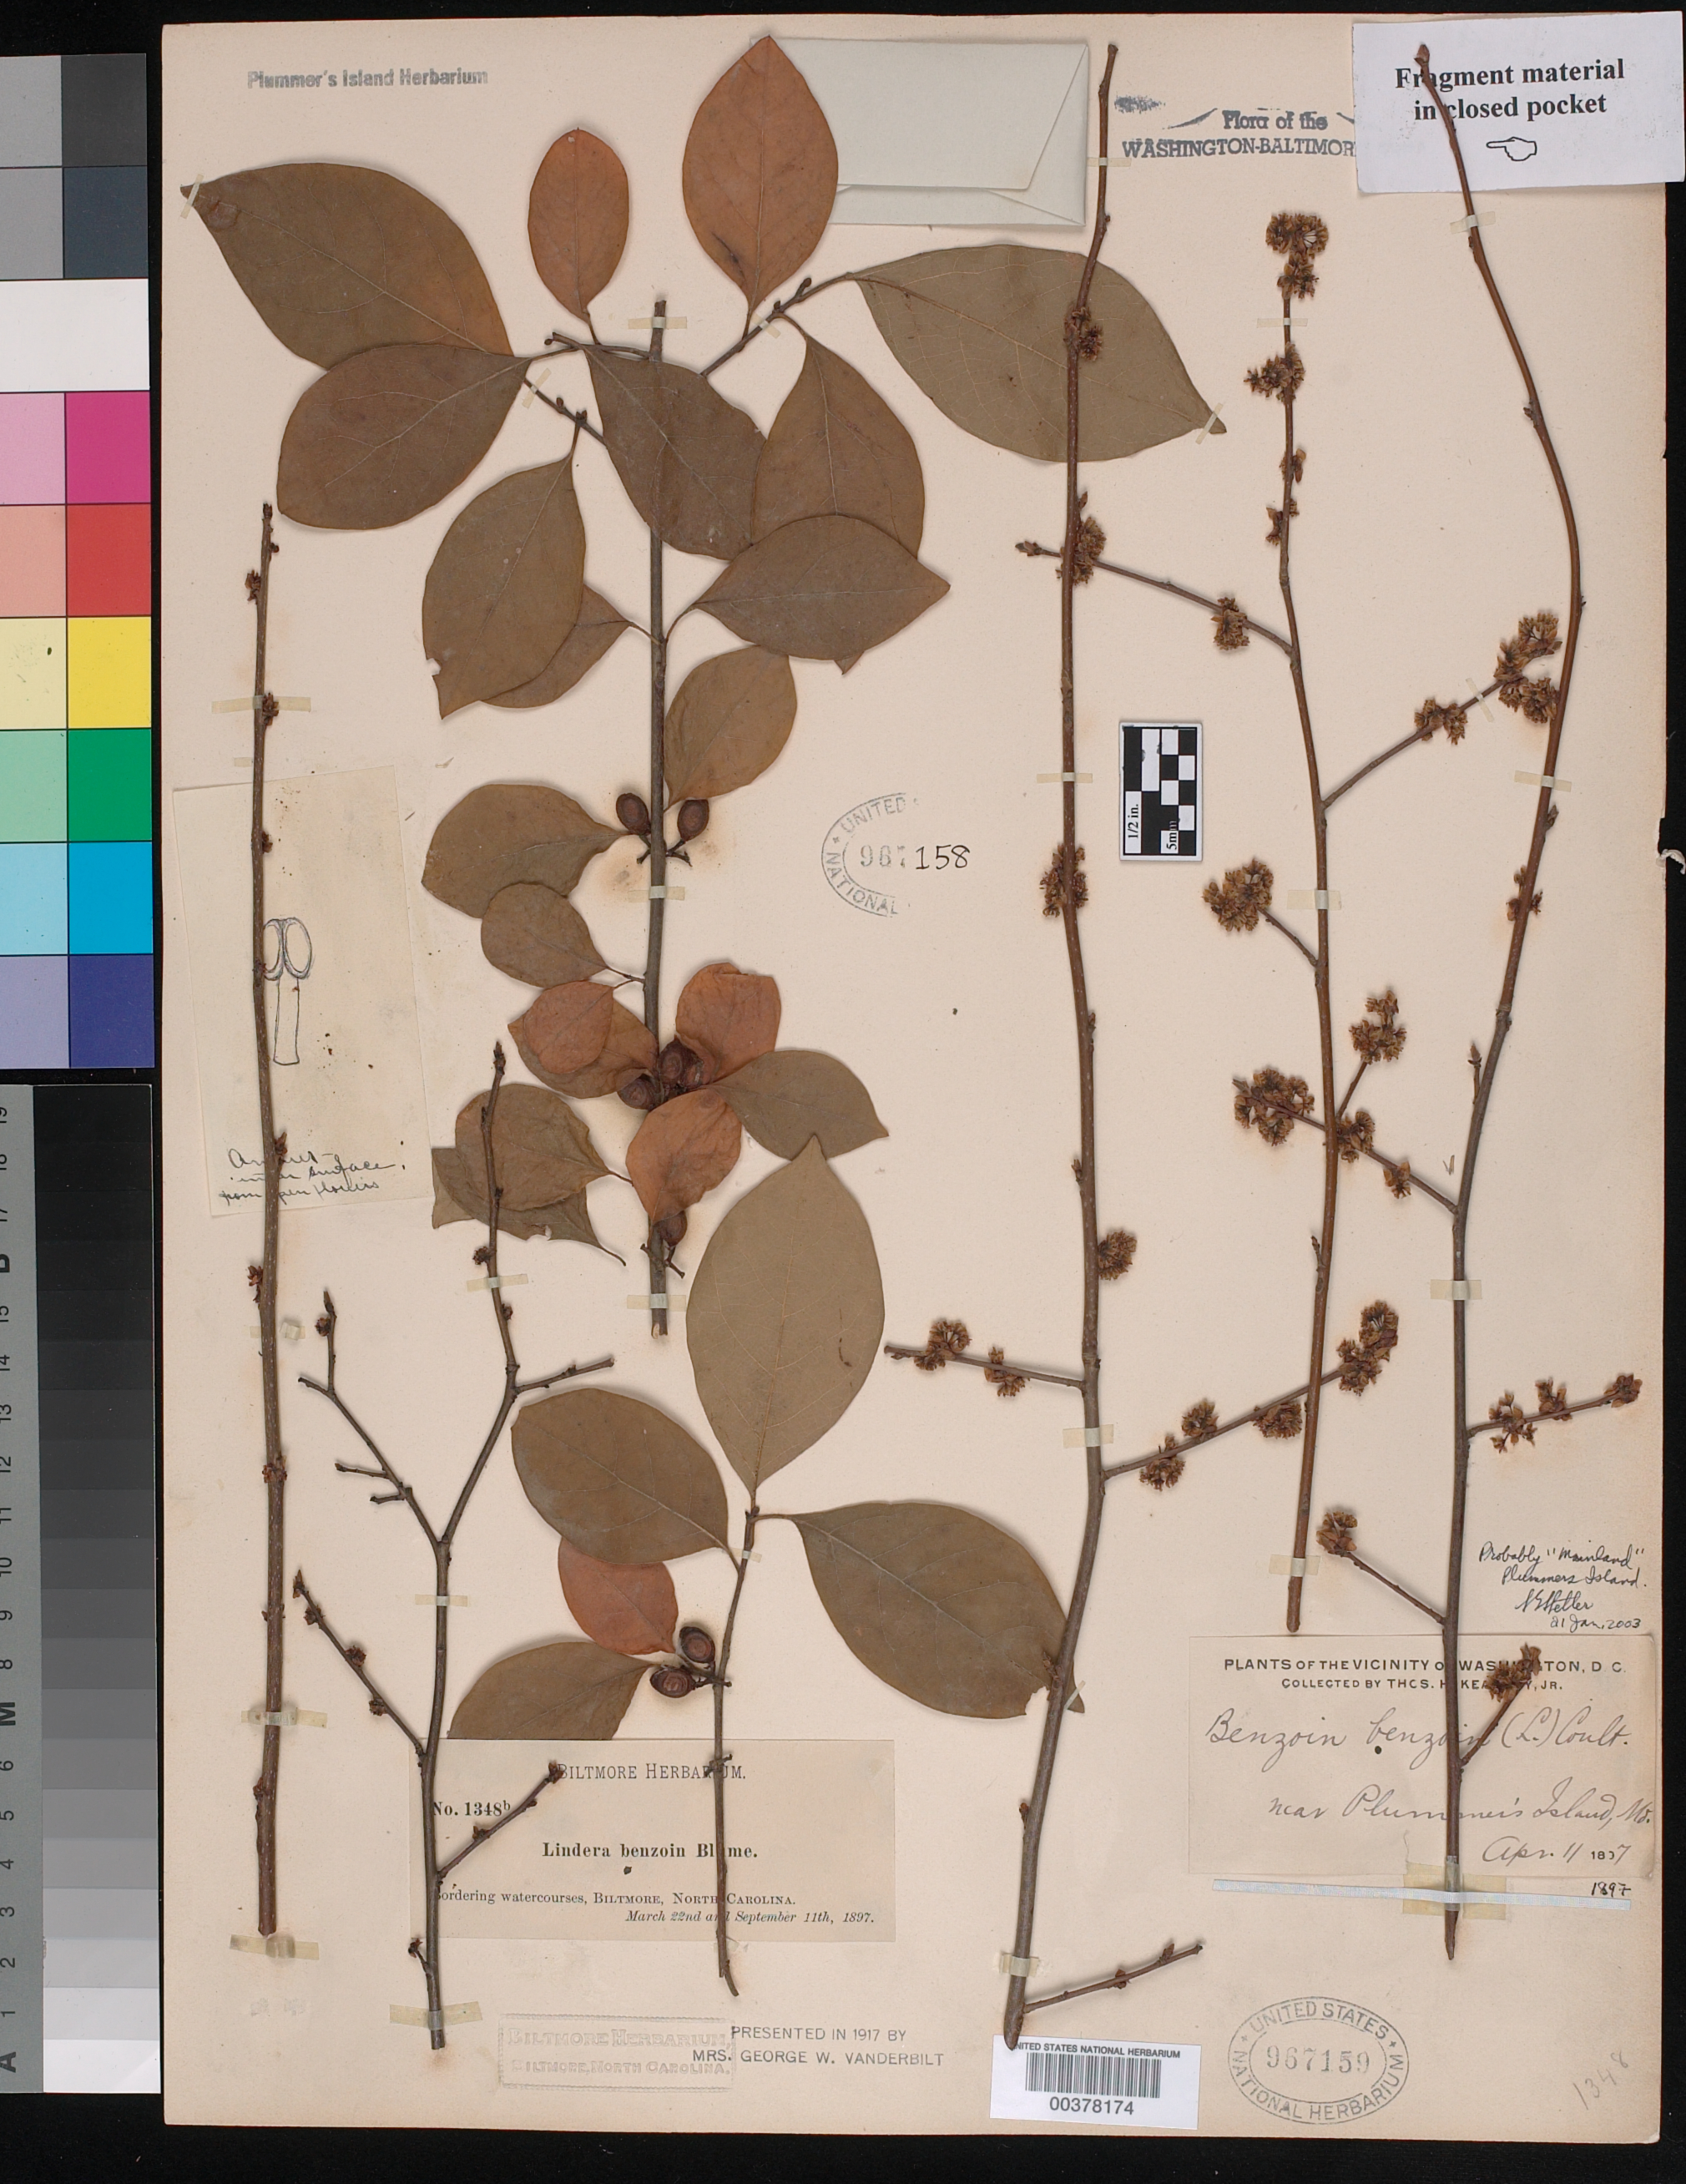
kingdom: Plantae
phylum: Tracheophyta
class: Magnoliopsida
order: Laurales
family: Lauraceae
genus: Lindera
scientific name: Lindera benzoin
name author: (L.) Blume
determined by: Strong, Mark T.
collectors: T. H. Kearney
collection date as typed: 11 Apr 1897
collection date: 1897-04-11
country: United States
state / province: Maryland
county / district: Montgomery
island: Plummers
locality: Plummers Island vicinity C. & O. Canal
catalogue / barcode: US 967159